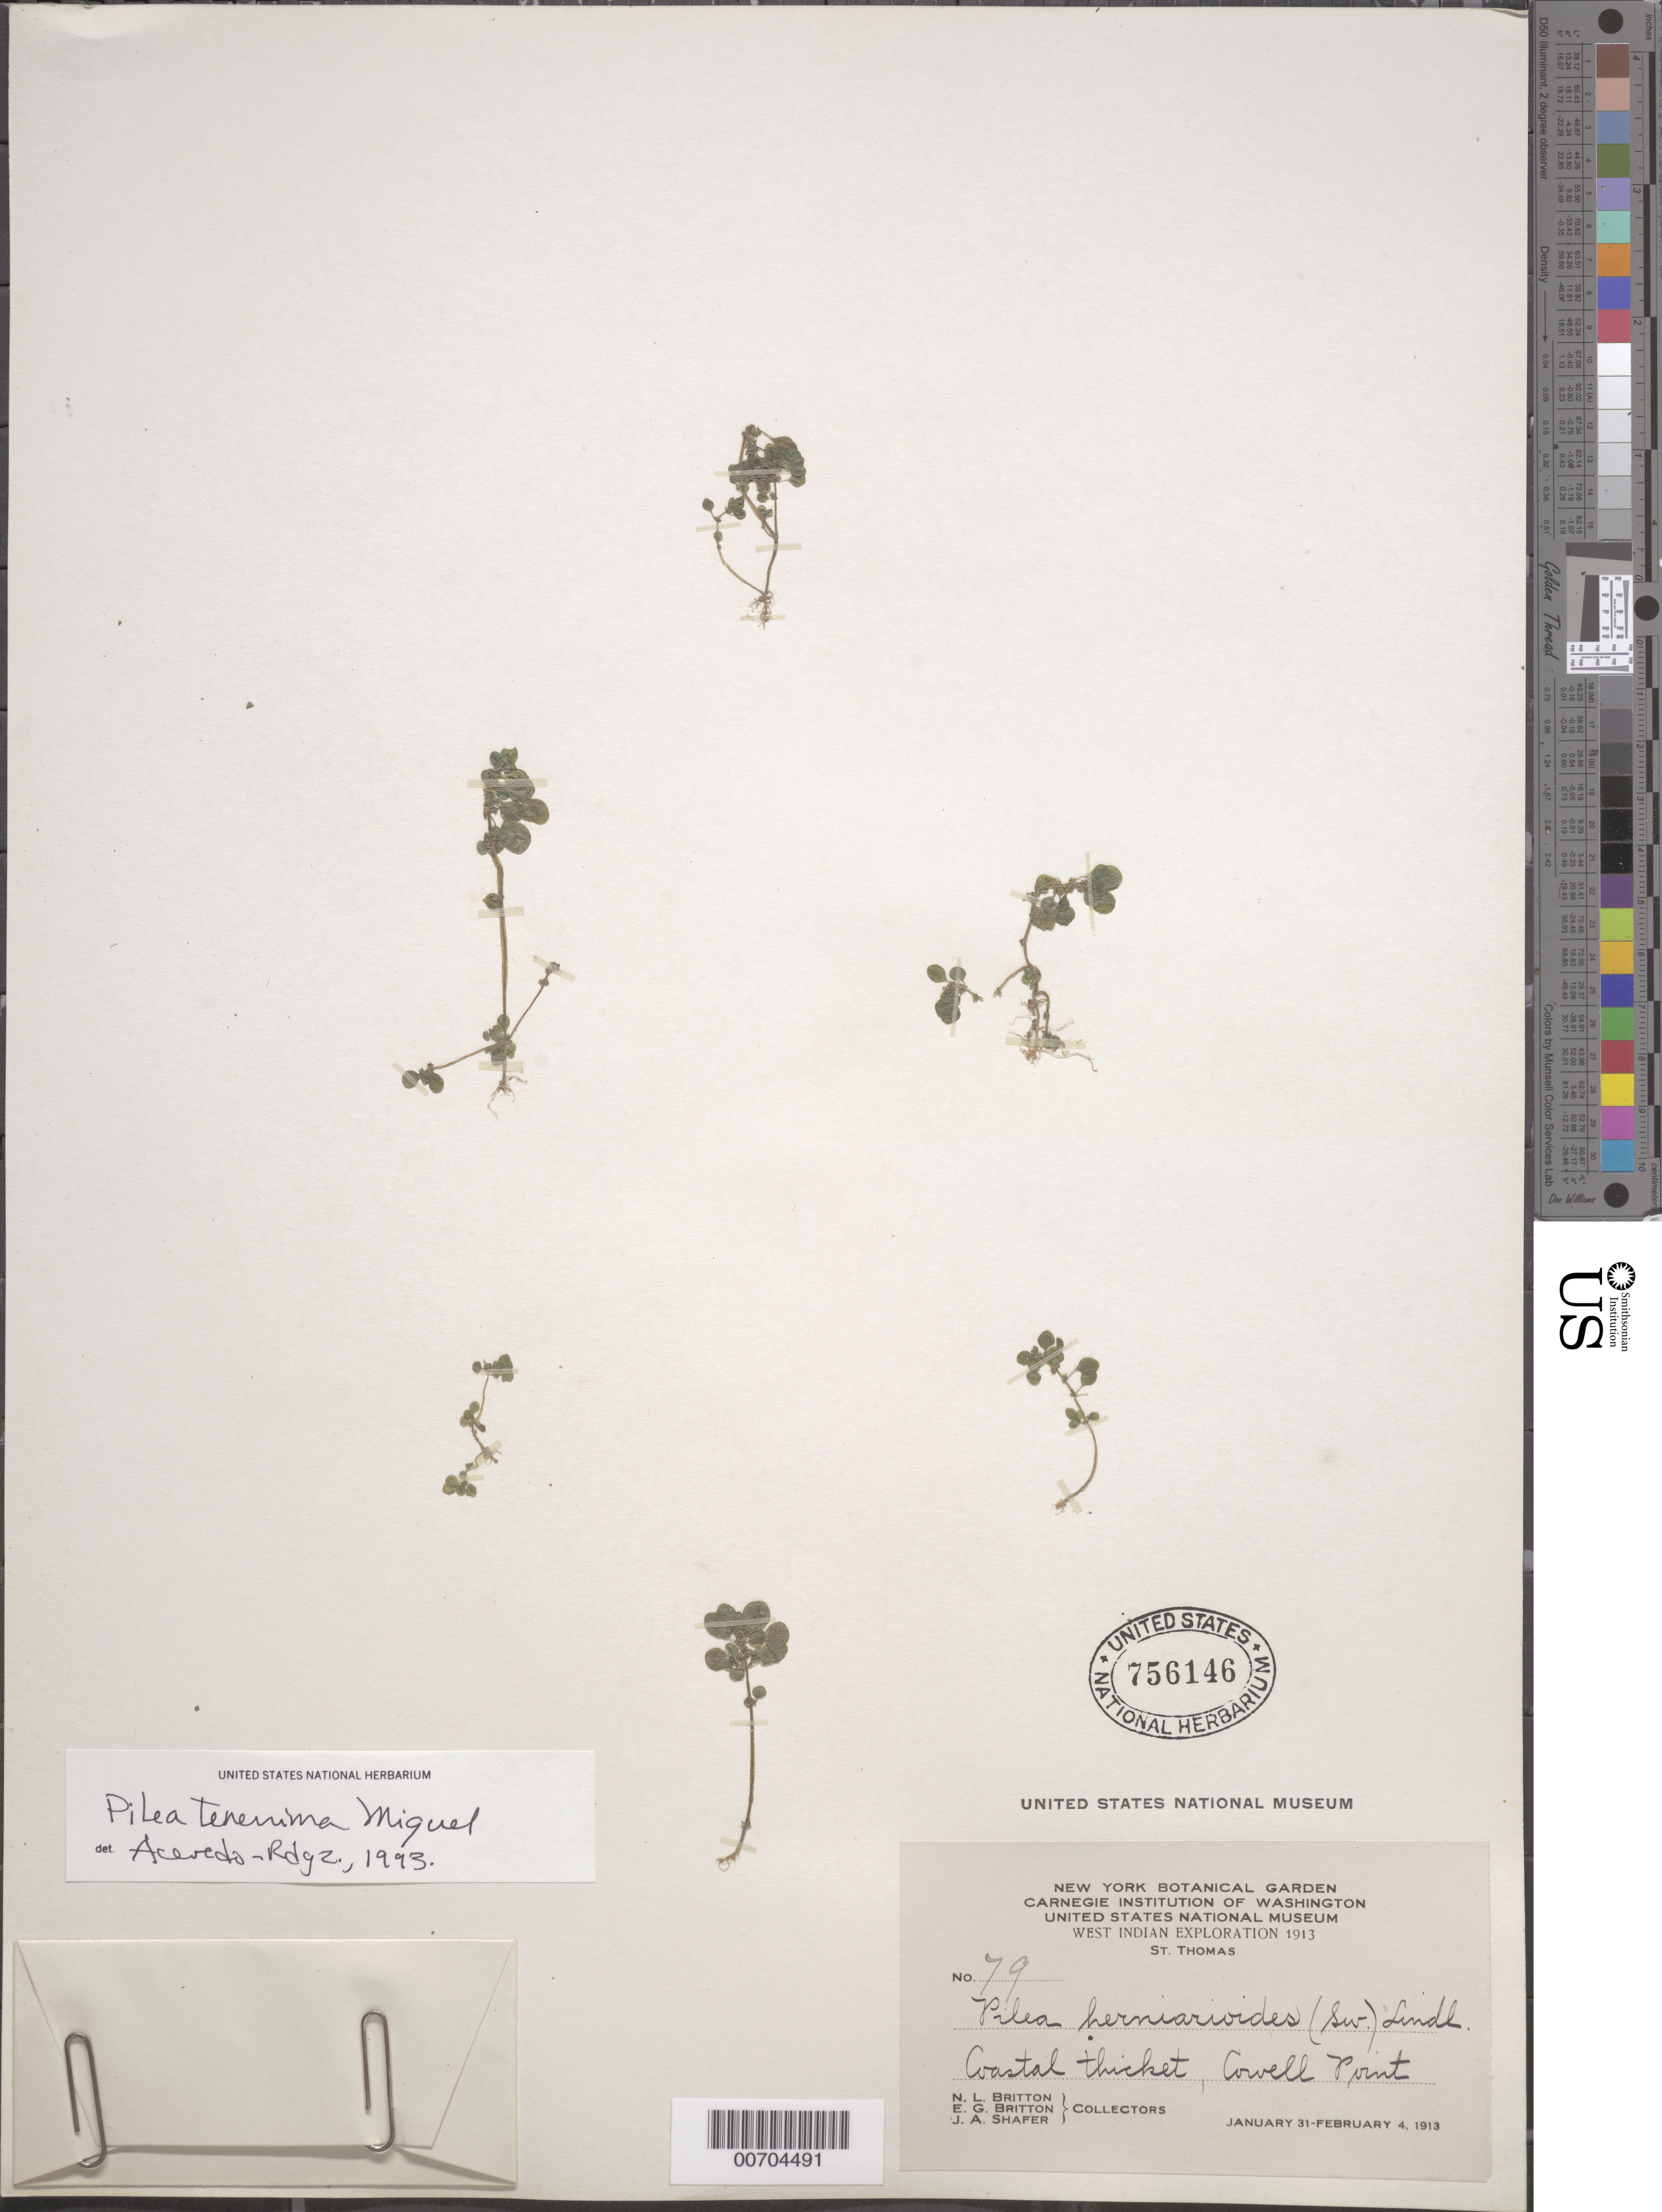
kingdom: Plantae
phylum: Tracheophyta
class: Magnoliopsida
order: Rosales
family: Urticaceae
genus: Pilea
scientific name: Pilea tenerrima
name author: Miq.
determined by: Acevedo-Rodríguez, P., (BOT), Smithsonian Institution - National Museum of Natural History (UNITED STATES)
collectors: N. Britton, E. G. Britton & J. A. Shafer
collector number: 79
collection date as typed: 31 Jan 1913 to 4 Feb 1913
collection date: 1913-01-31/1913-02-04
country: U.S. Virgin Islands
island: St. Thomas Island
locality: Cowell Point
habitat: Coastal thicket.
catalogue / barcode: US 756146